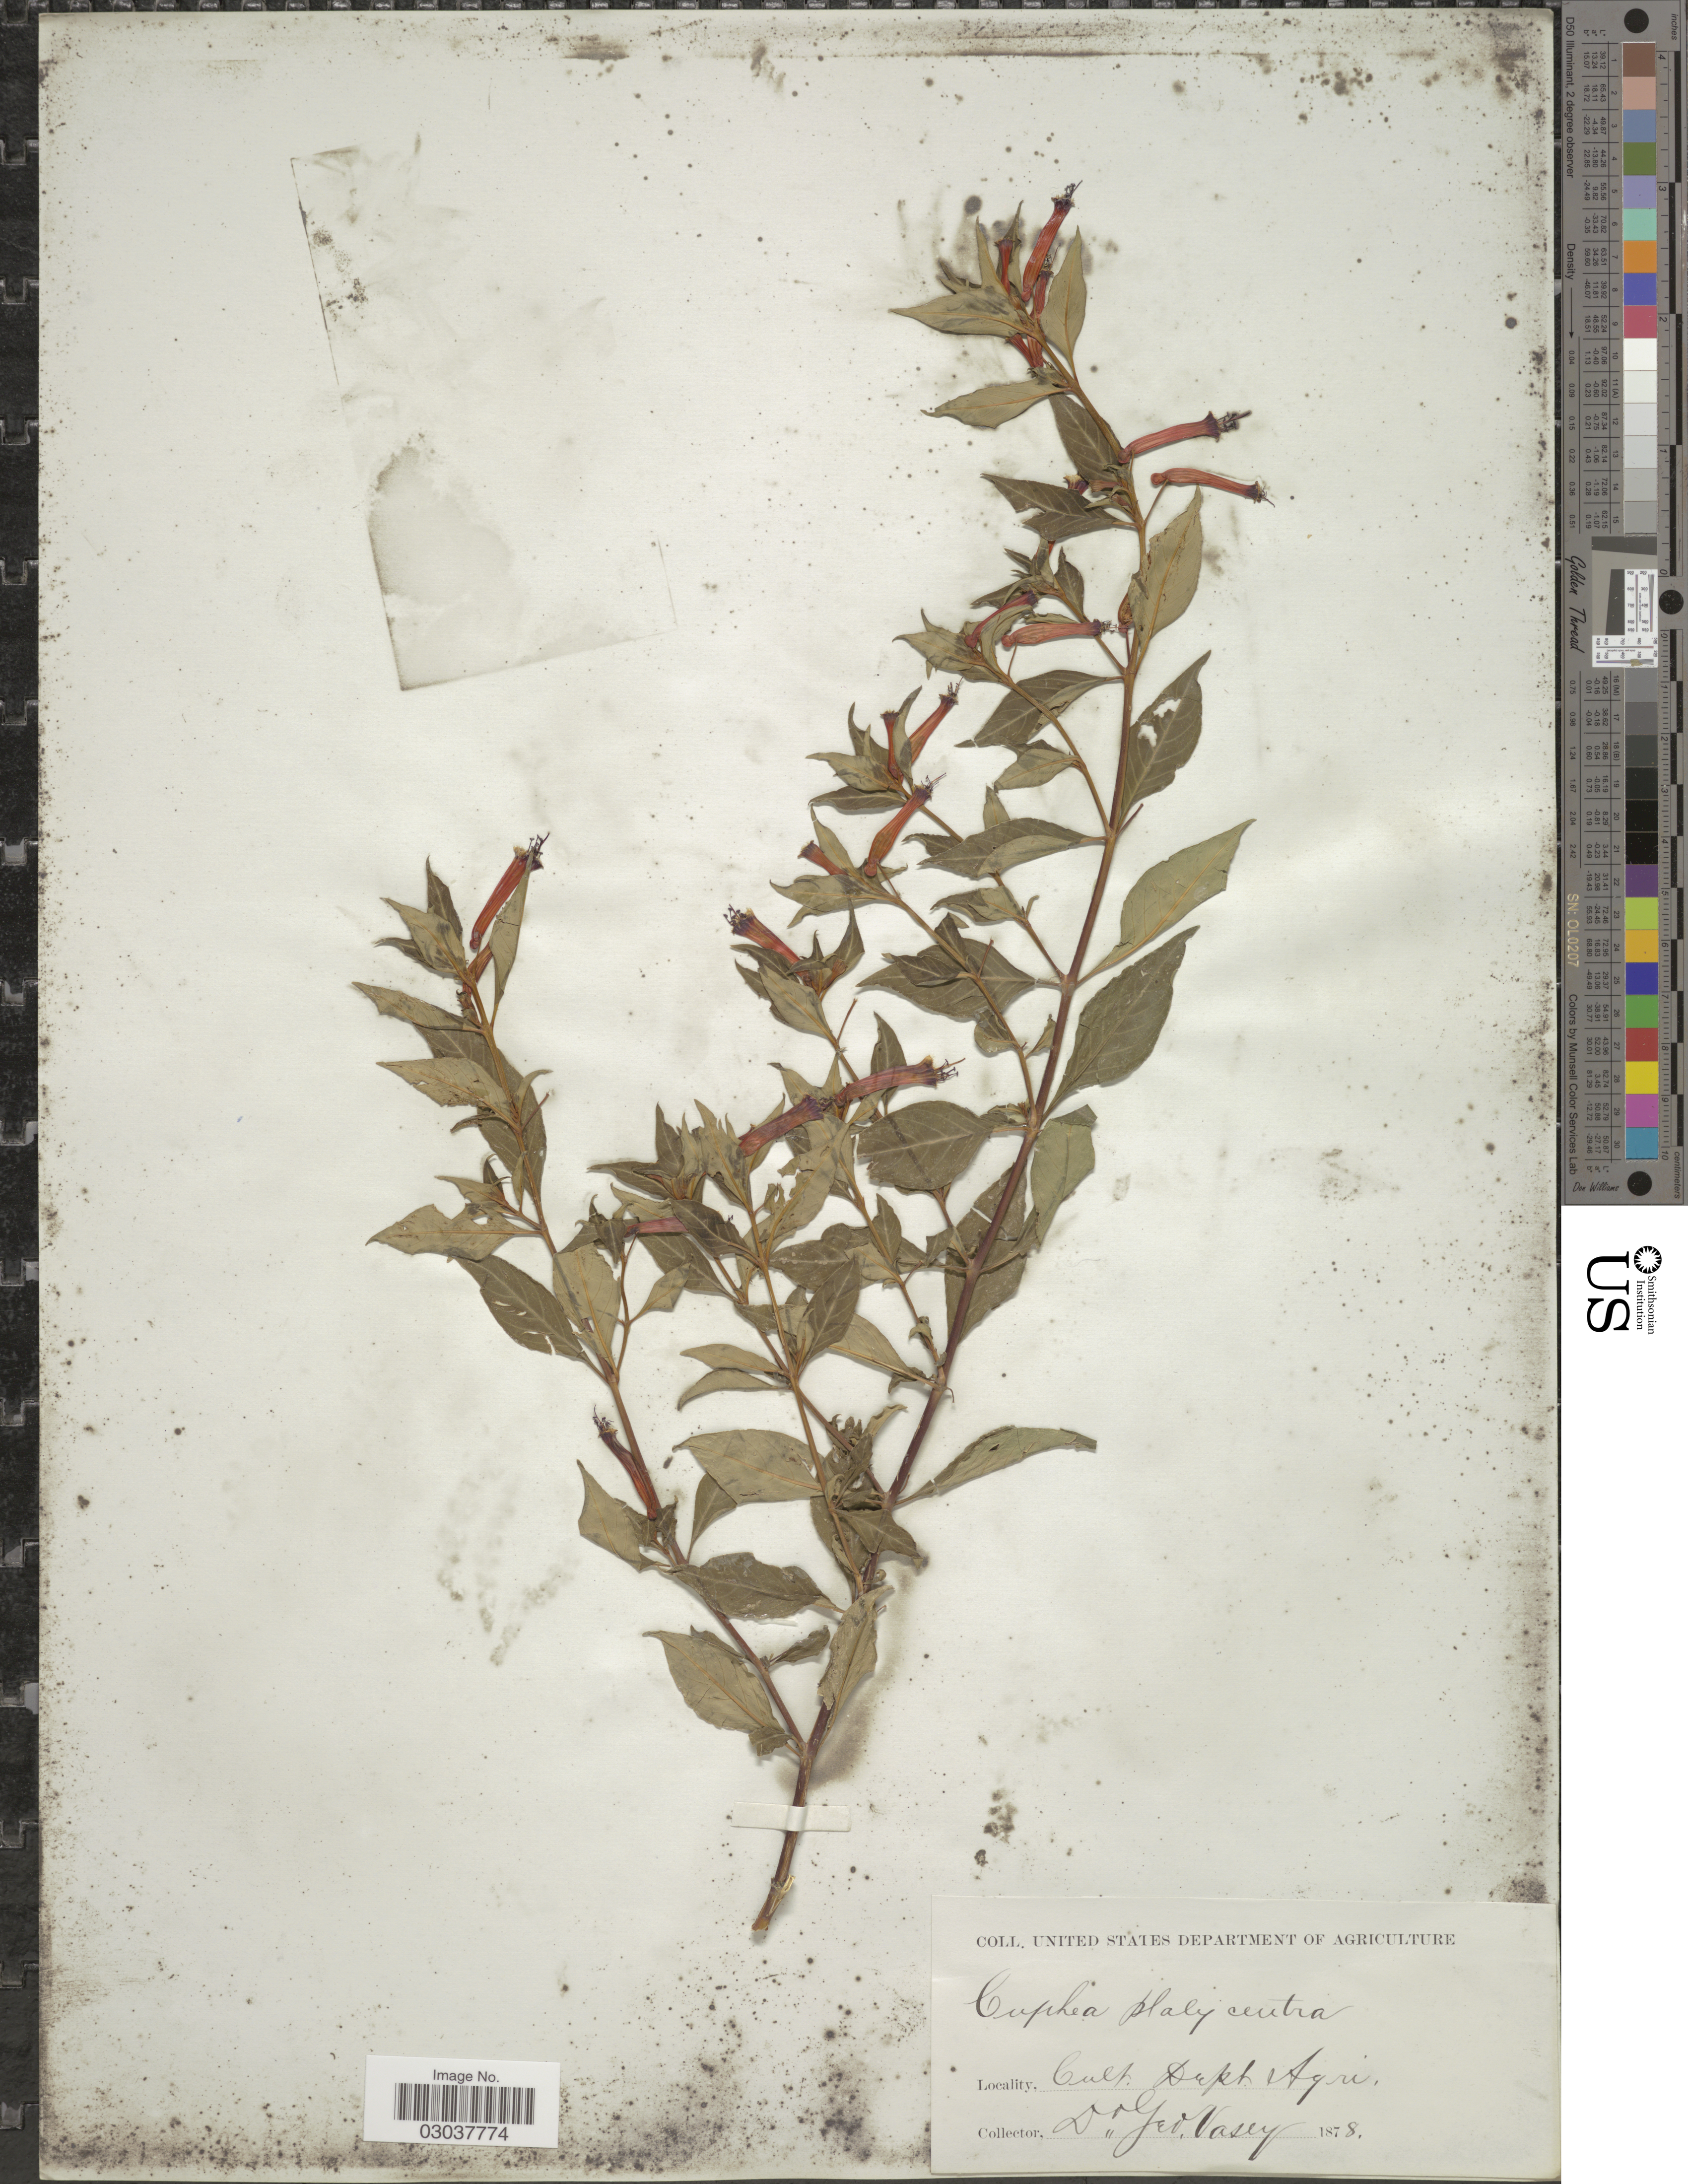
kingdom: Plantae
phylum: Tracheophyta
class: Magnoliopsida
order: Myrtales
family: Lythraceae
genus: Cuphea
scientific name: Cuphea platycentra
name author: Lem.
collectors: G. Vasey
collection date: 1878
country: United States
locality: Cult. Dept. Agri.